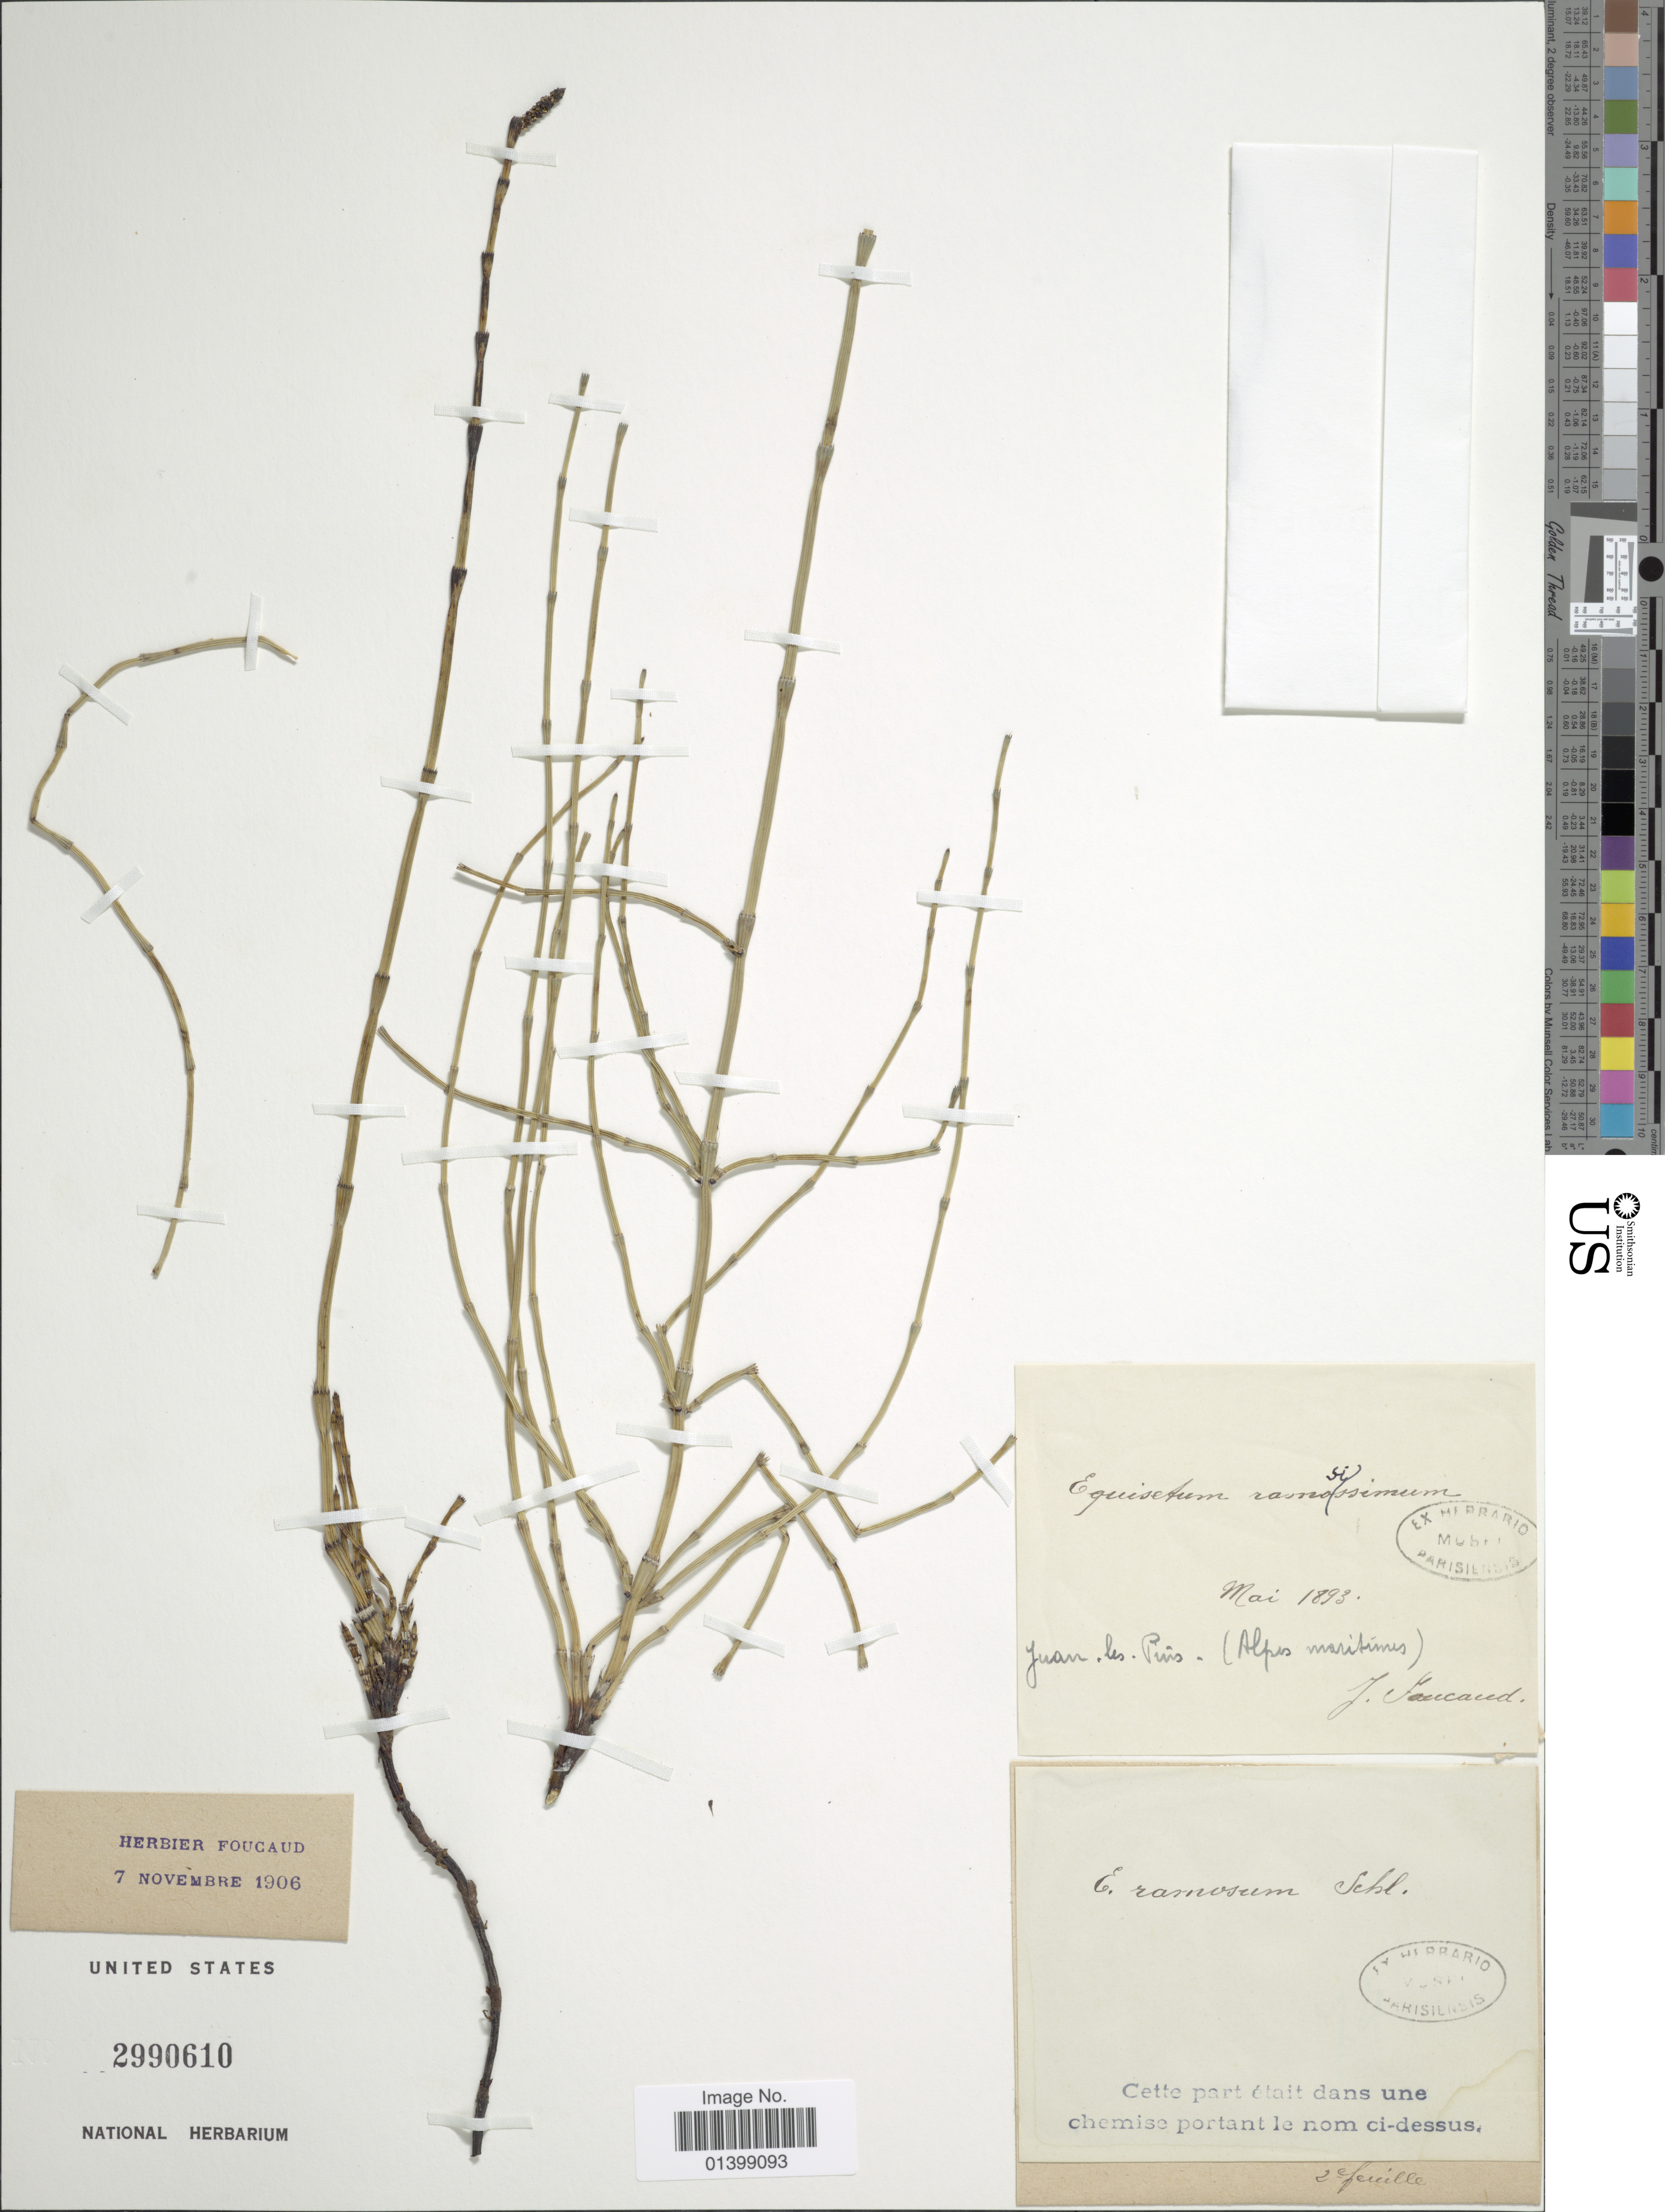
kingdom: Plantae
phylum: Tracheophyta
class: Polypodiopsida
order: Equisetales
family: Equisetaceae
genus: Equisetum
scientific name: Equisetum ramosissimum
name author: Desf.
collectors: J. Foucaud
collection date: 1893-05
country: France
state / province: Provence-Alpes-Côte d'Azur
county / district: Alpes-Maritimes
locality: Juan les Près (Alpes maritimis) [interpreted]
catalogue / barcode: US 2990610